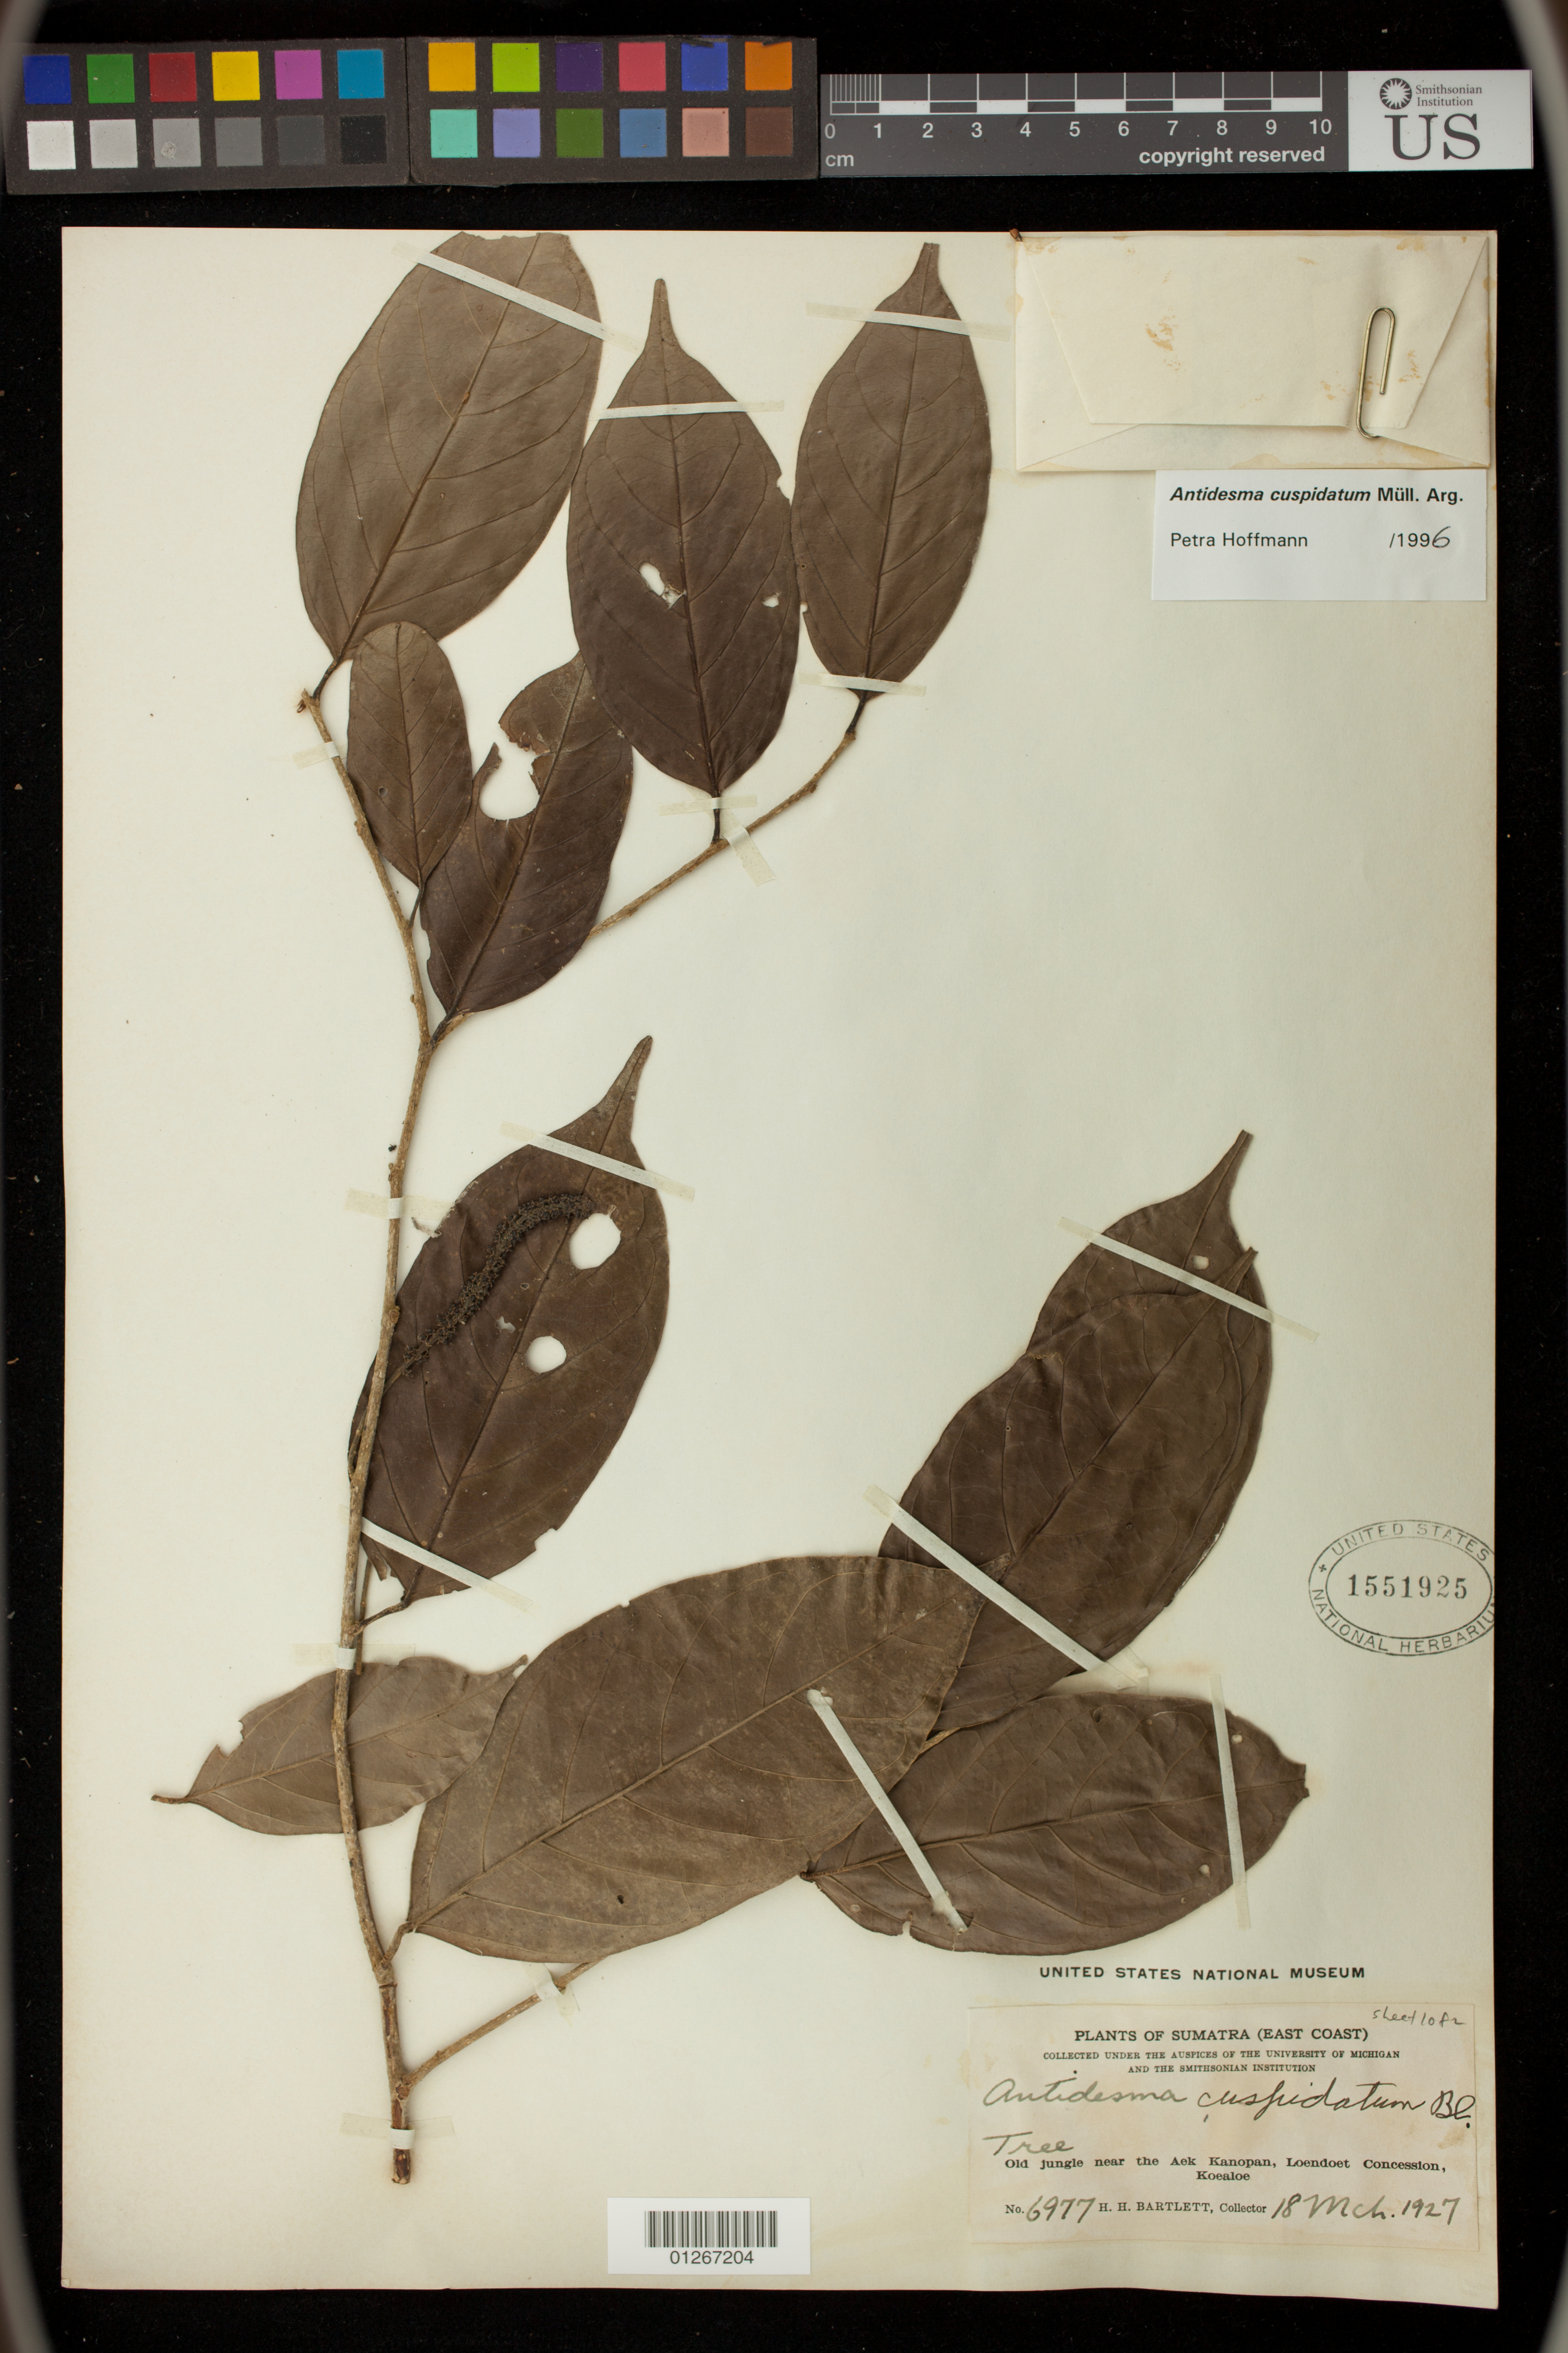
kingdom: Plantae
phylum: Tracheophyta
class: Magnoliopsida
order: Malpighiales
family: Phyllanthaceae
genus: Antidesma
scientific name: Antidesma cuspidatum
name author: Müll. Arg.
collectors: H. H. Bartlett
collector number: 6977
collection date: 1927-03-18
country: Indonesia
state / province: Sumatra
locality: Old jungle near the Ack Konapan, Loendoet Concession, Koealoe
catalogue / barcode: US 1551925